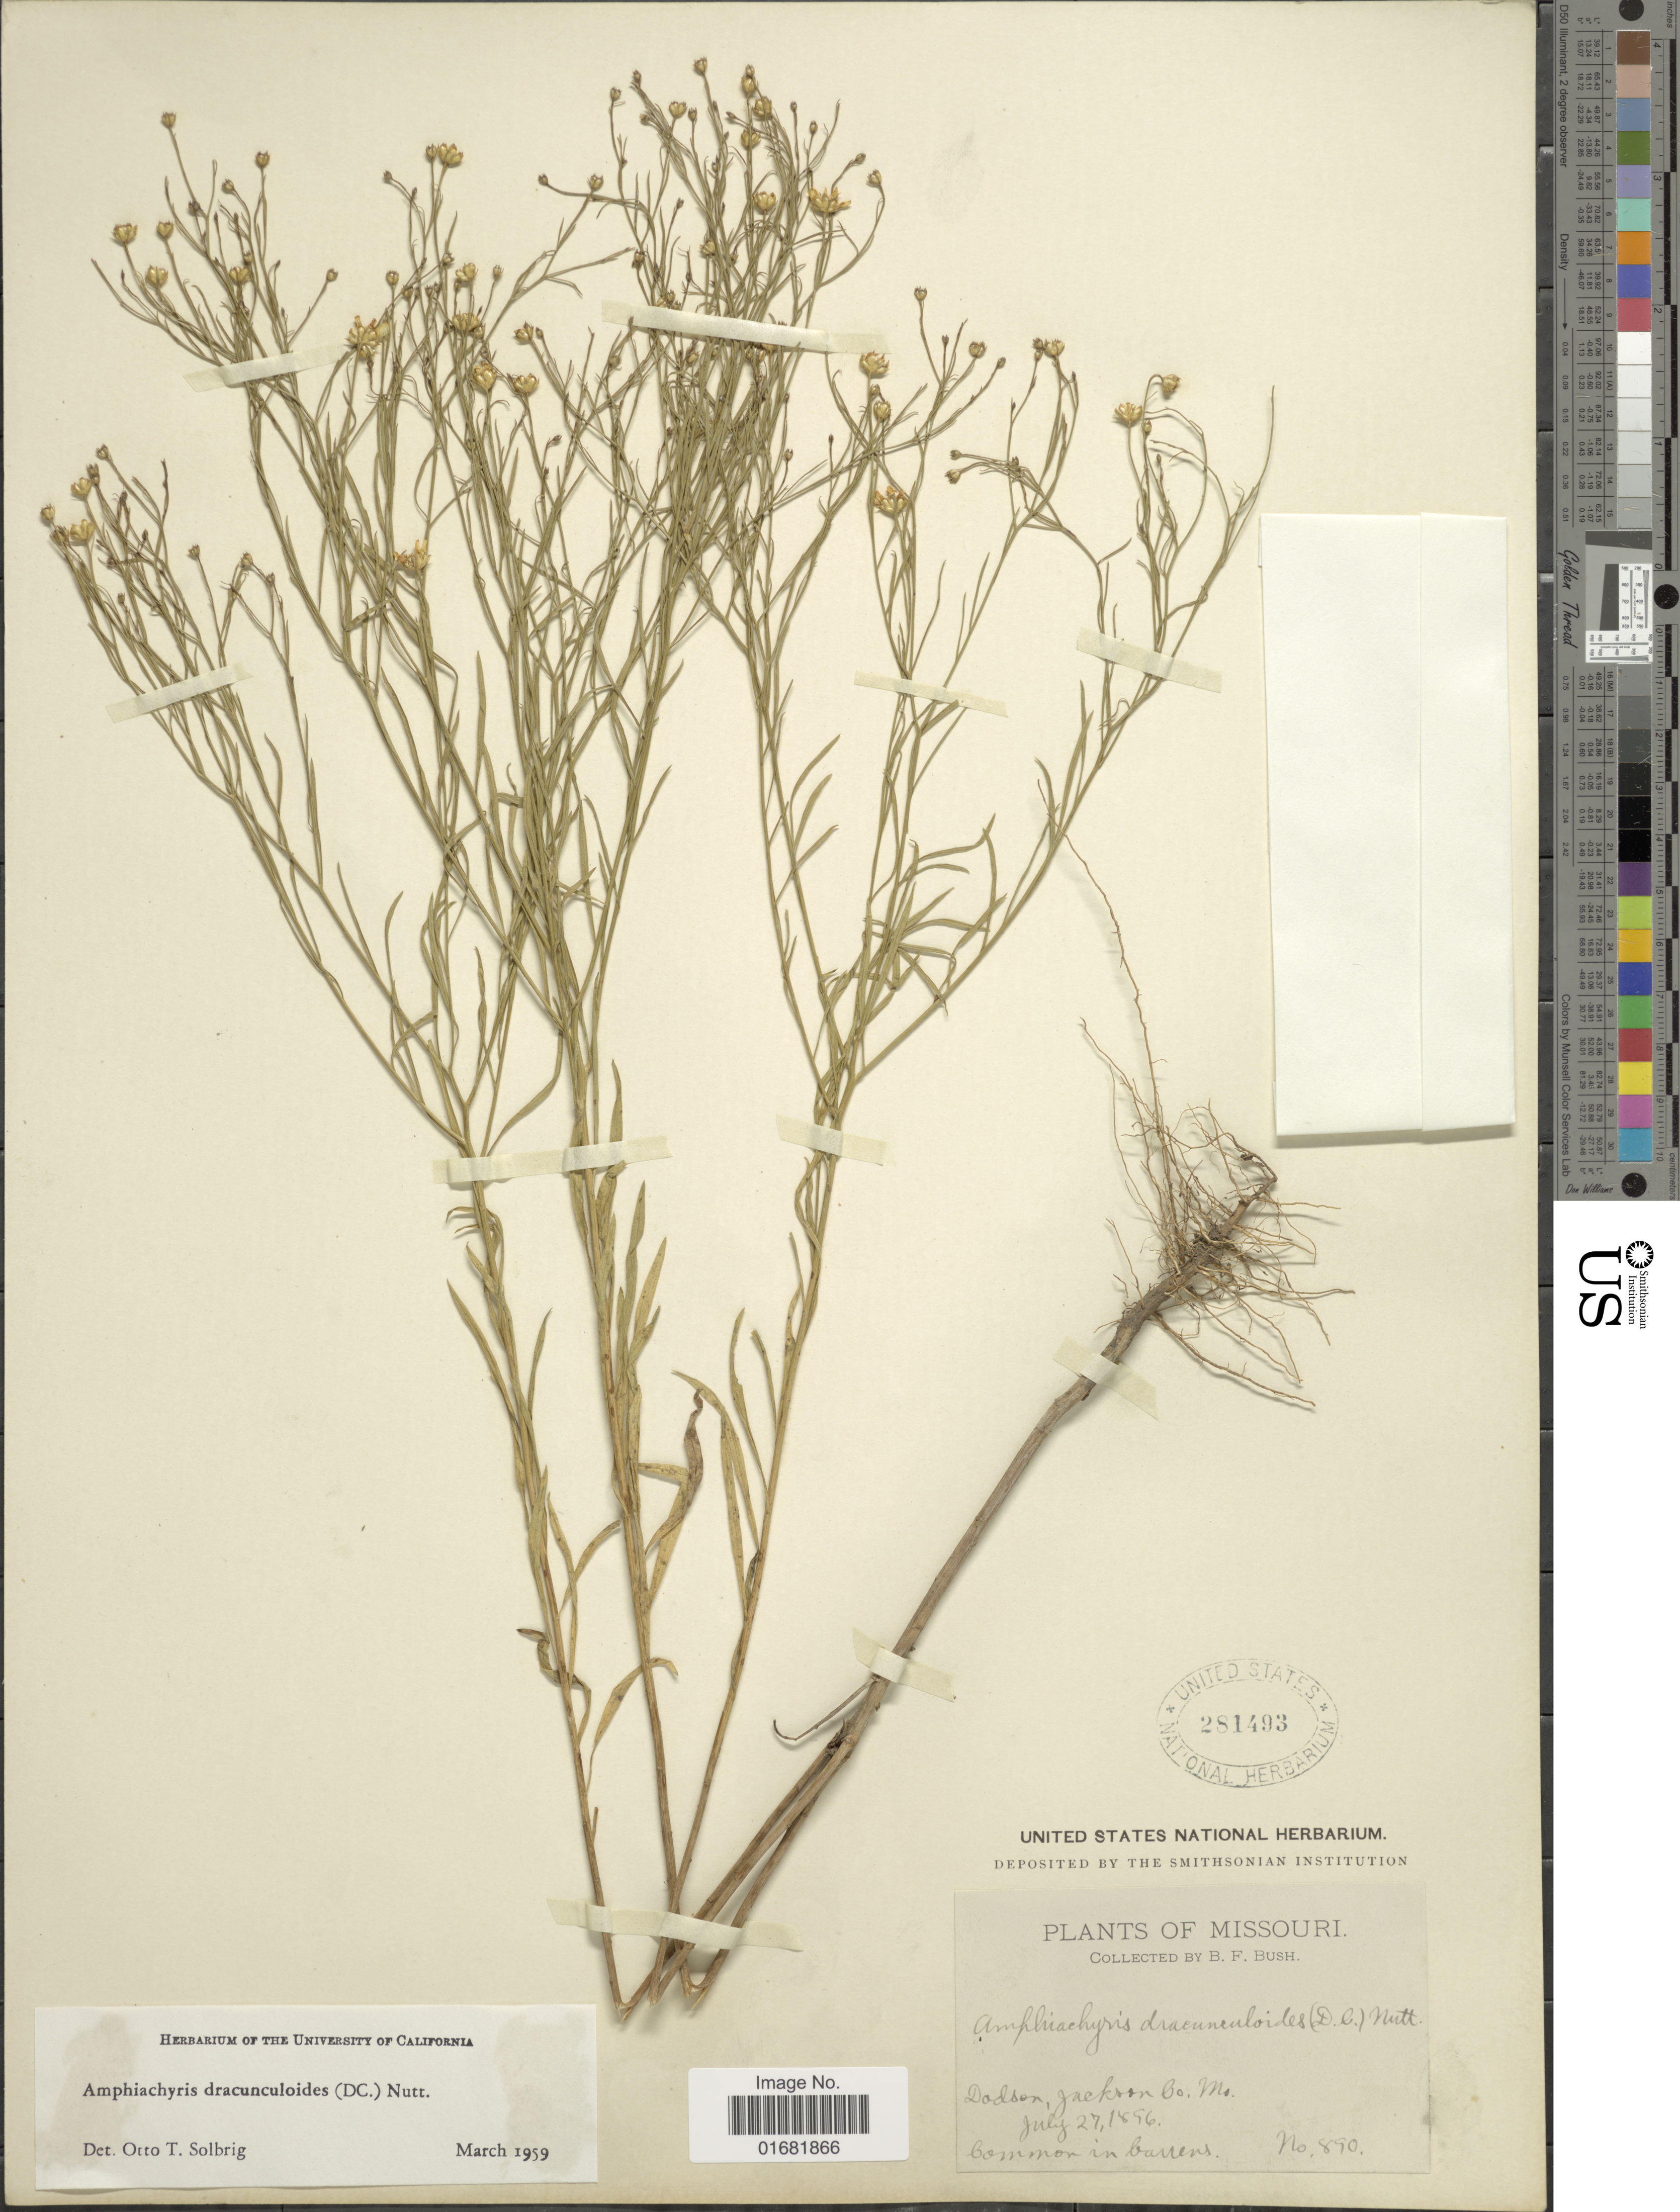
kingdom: Plantae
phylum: Tracheophyta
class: Magnoliopsida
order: Asterales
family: Asteraceae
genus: Amphiachyris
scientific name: Amphiachyris dracunculoides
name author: (DC.) Nutt.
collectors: B. F. Bush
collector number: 890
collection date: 1896-07-27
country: United States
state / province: Missouri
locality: Dodson, Jackson Co.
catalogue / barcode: US 281493